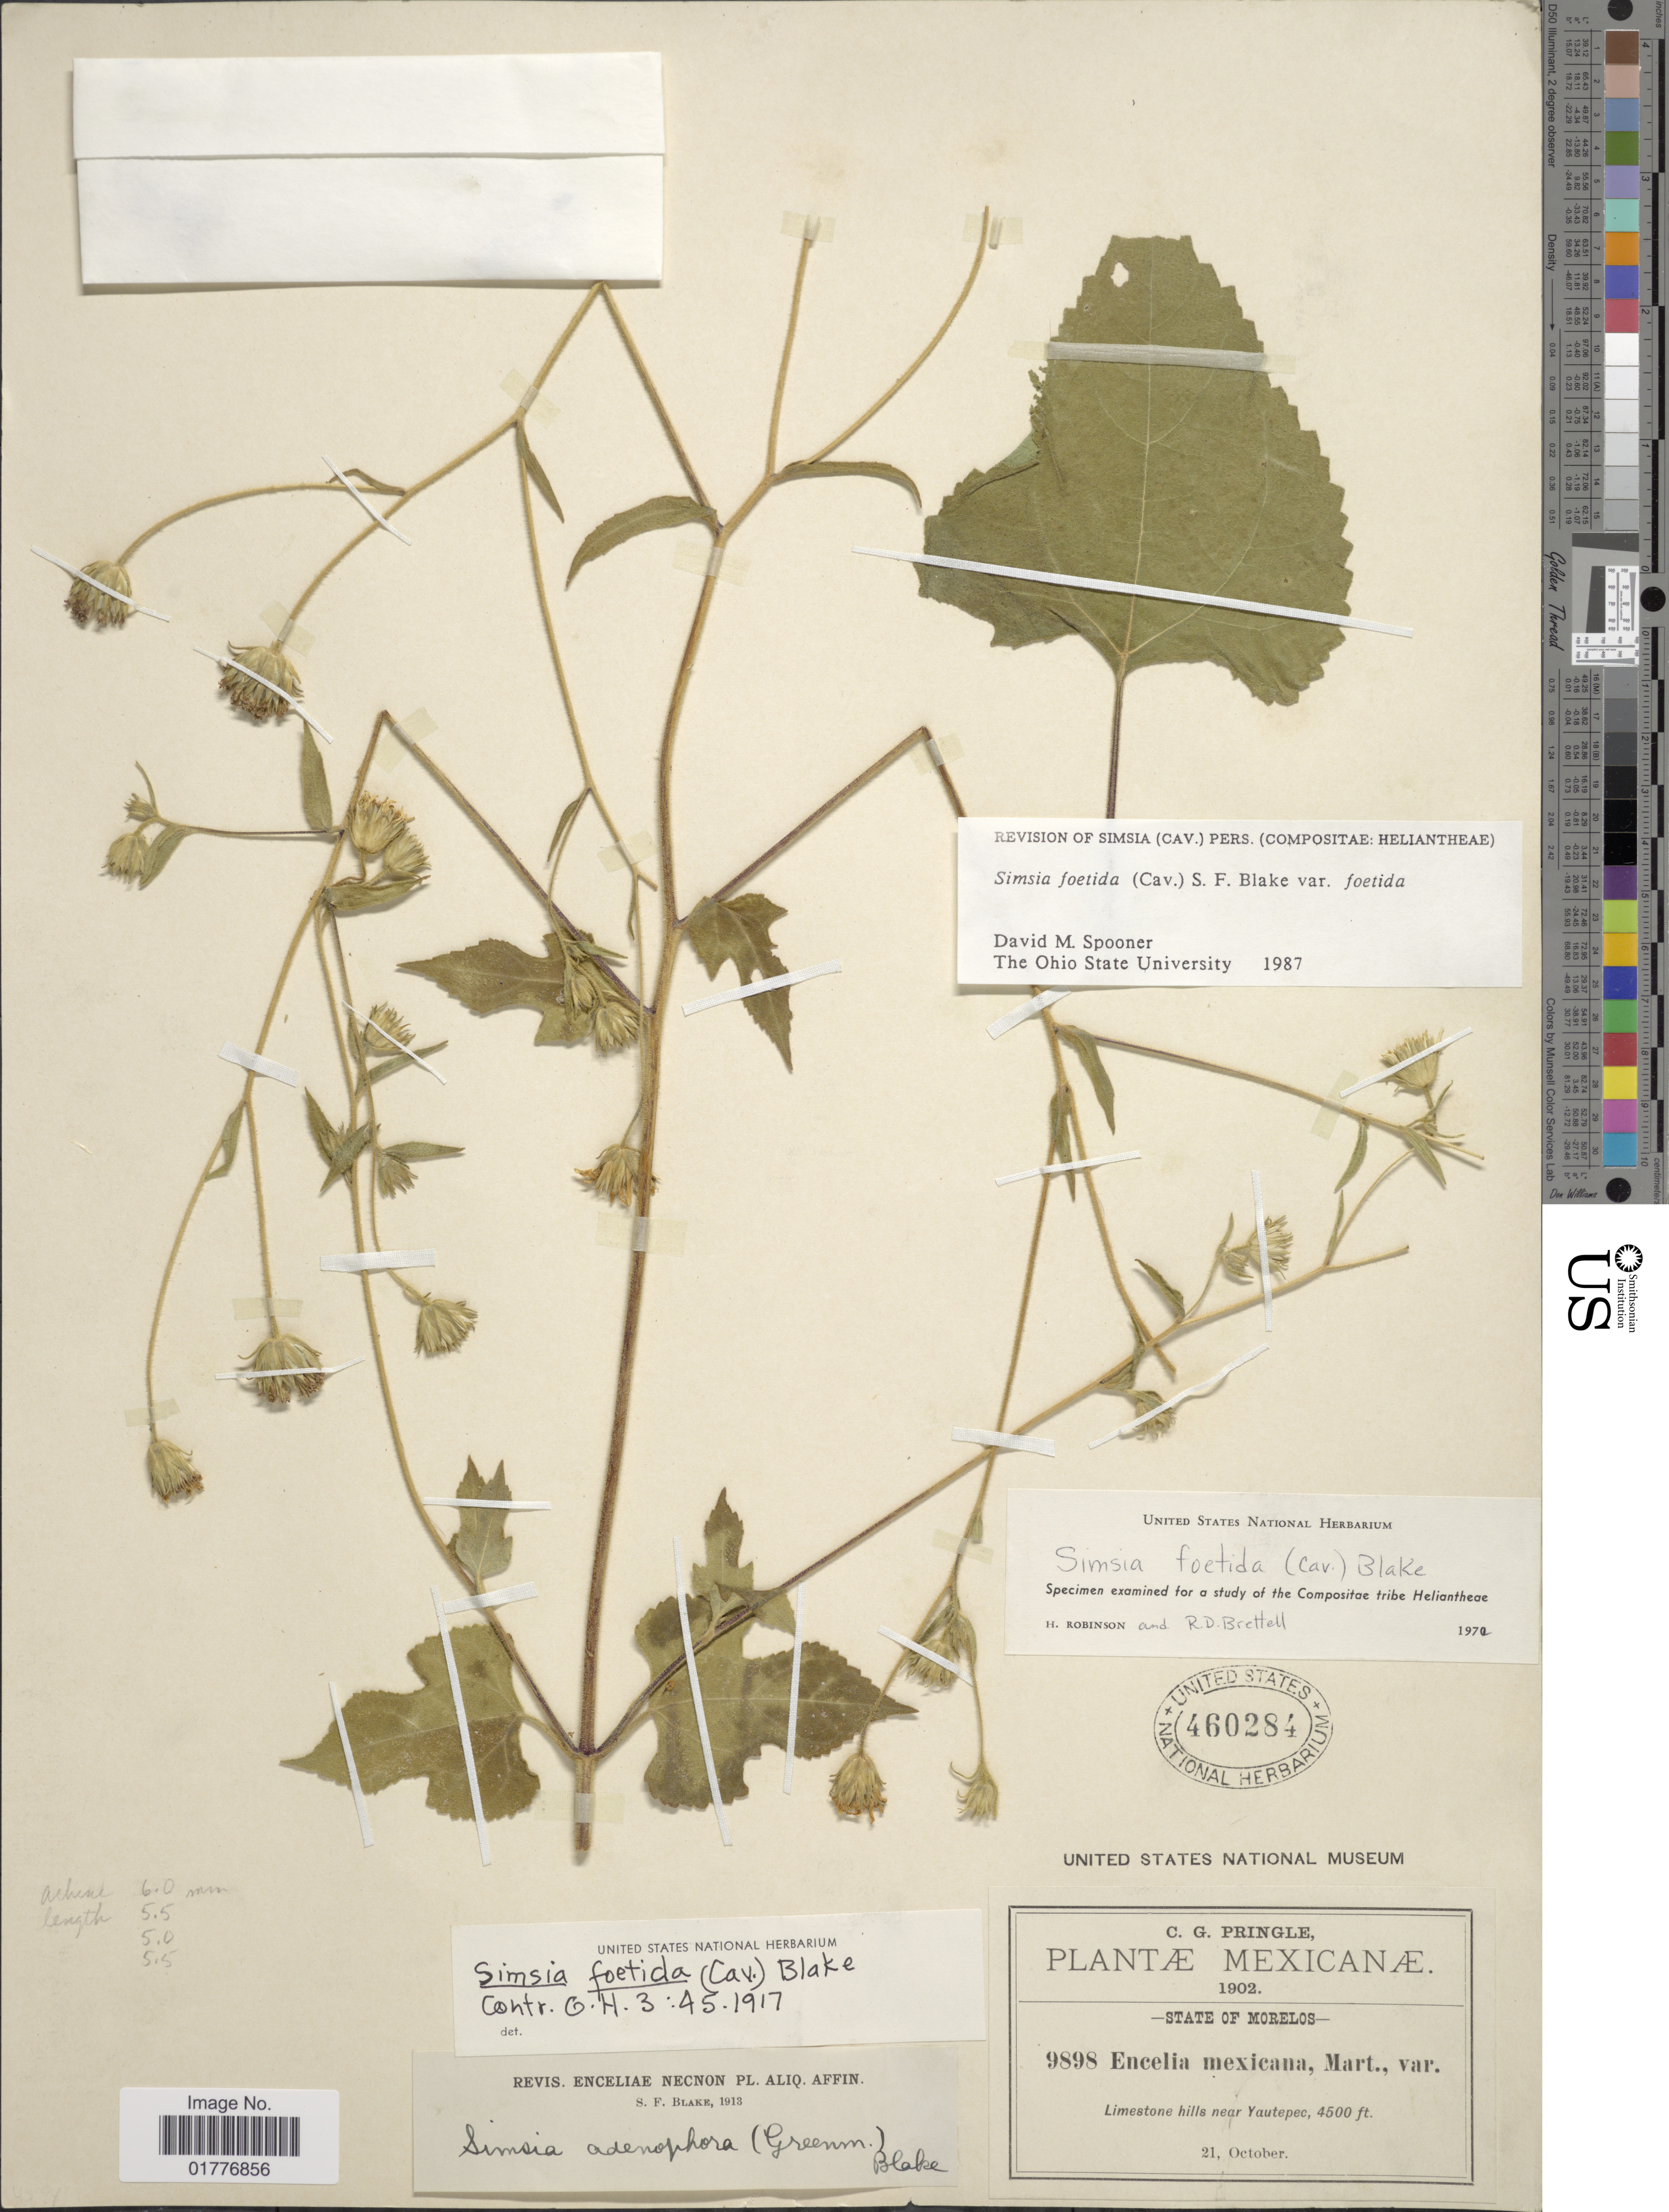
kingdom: Plantae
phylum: Tracheophyta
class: Magnoliopsida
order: Asterales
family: Asteraceae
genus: Simsia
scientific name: Simsia foetida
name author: (Cav.) S.F. Blake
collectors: C. G. Pringle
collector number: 9898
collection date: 1902-10-21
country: Mexico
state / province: Morelos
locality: State of Morelos, Limestone hills near Yautepec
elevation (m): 1372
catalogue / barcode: US 460284